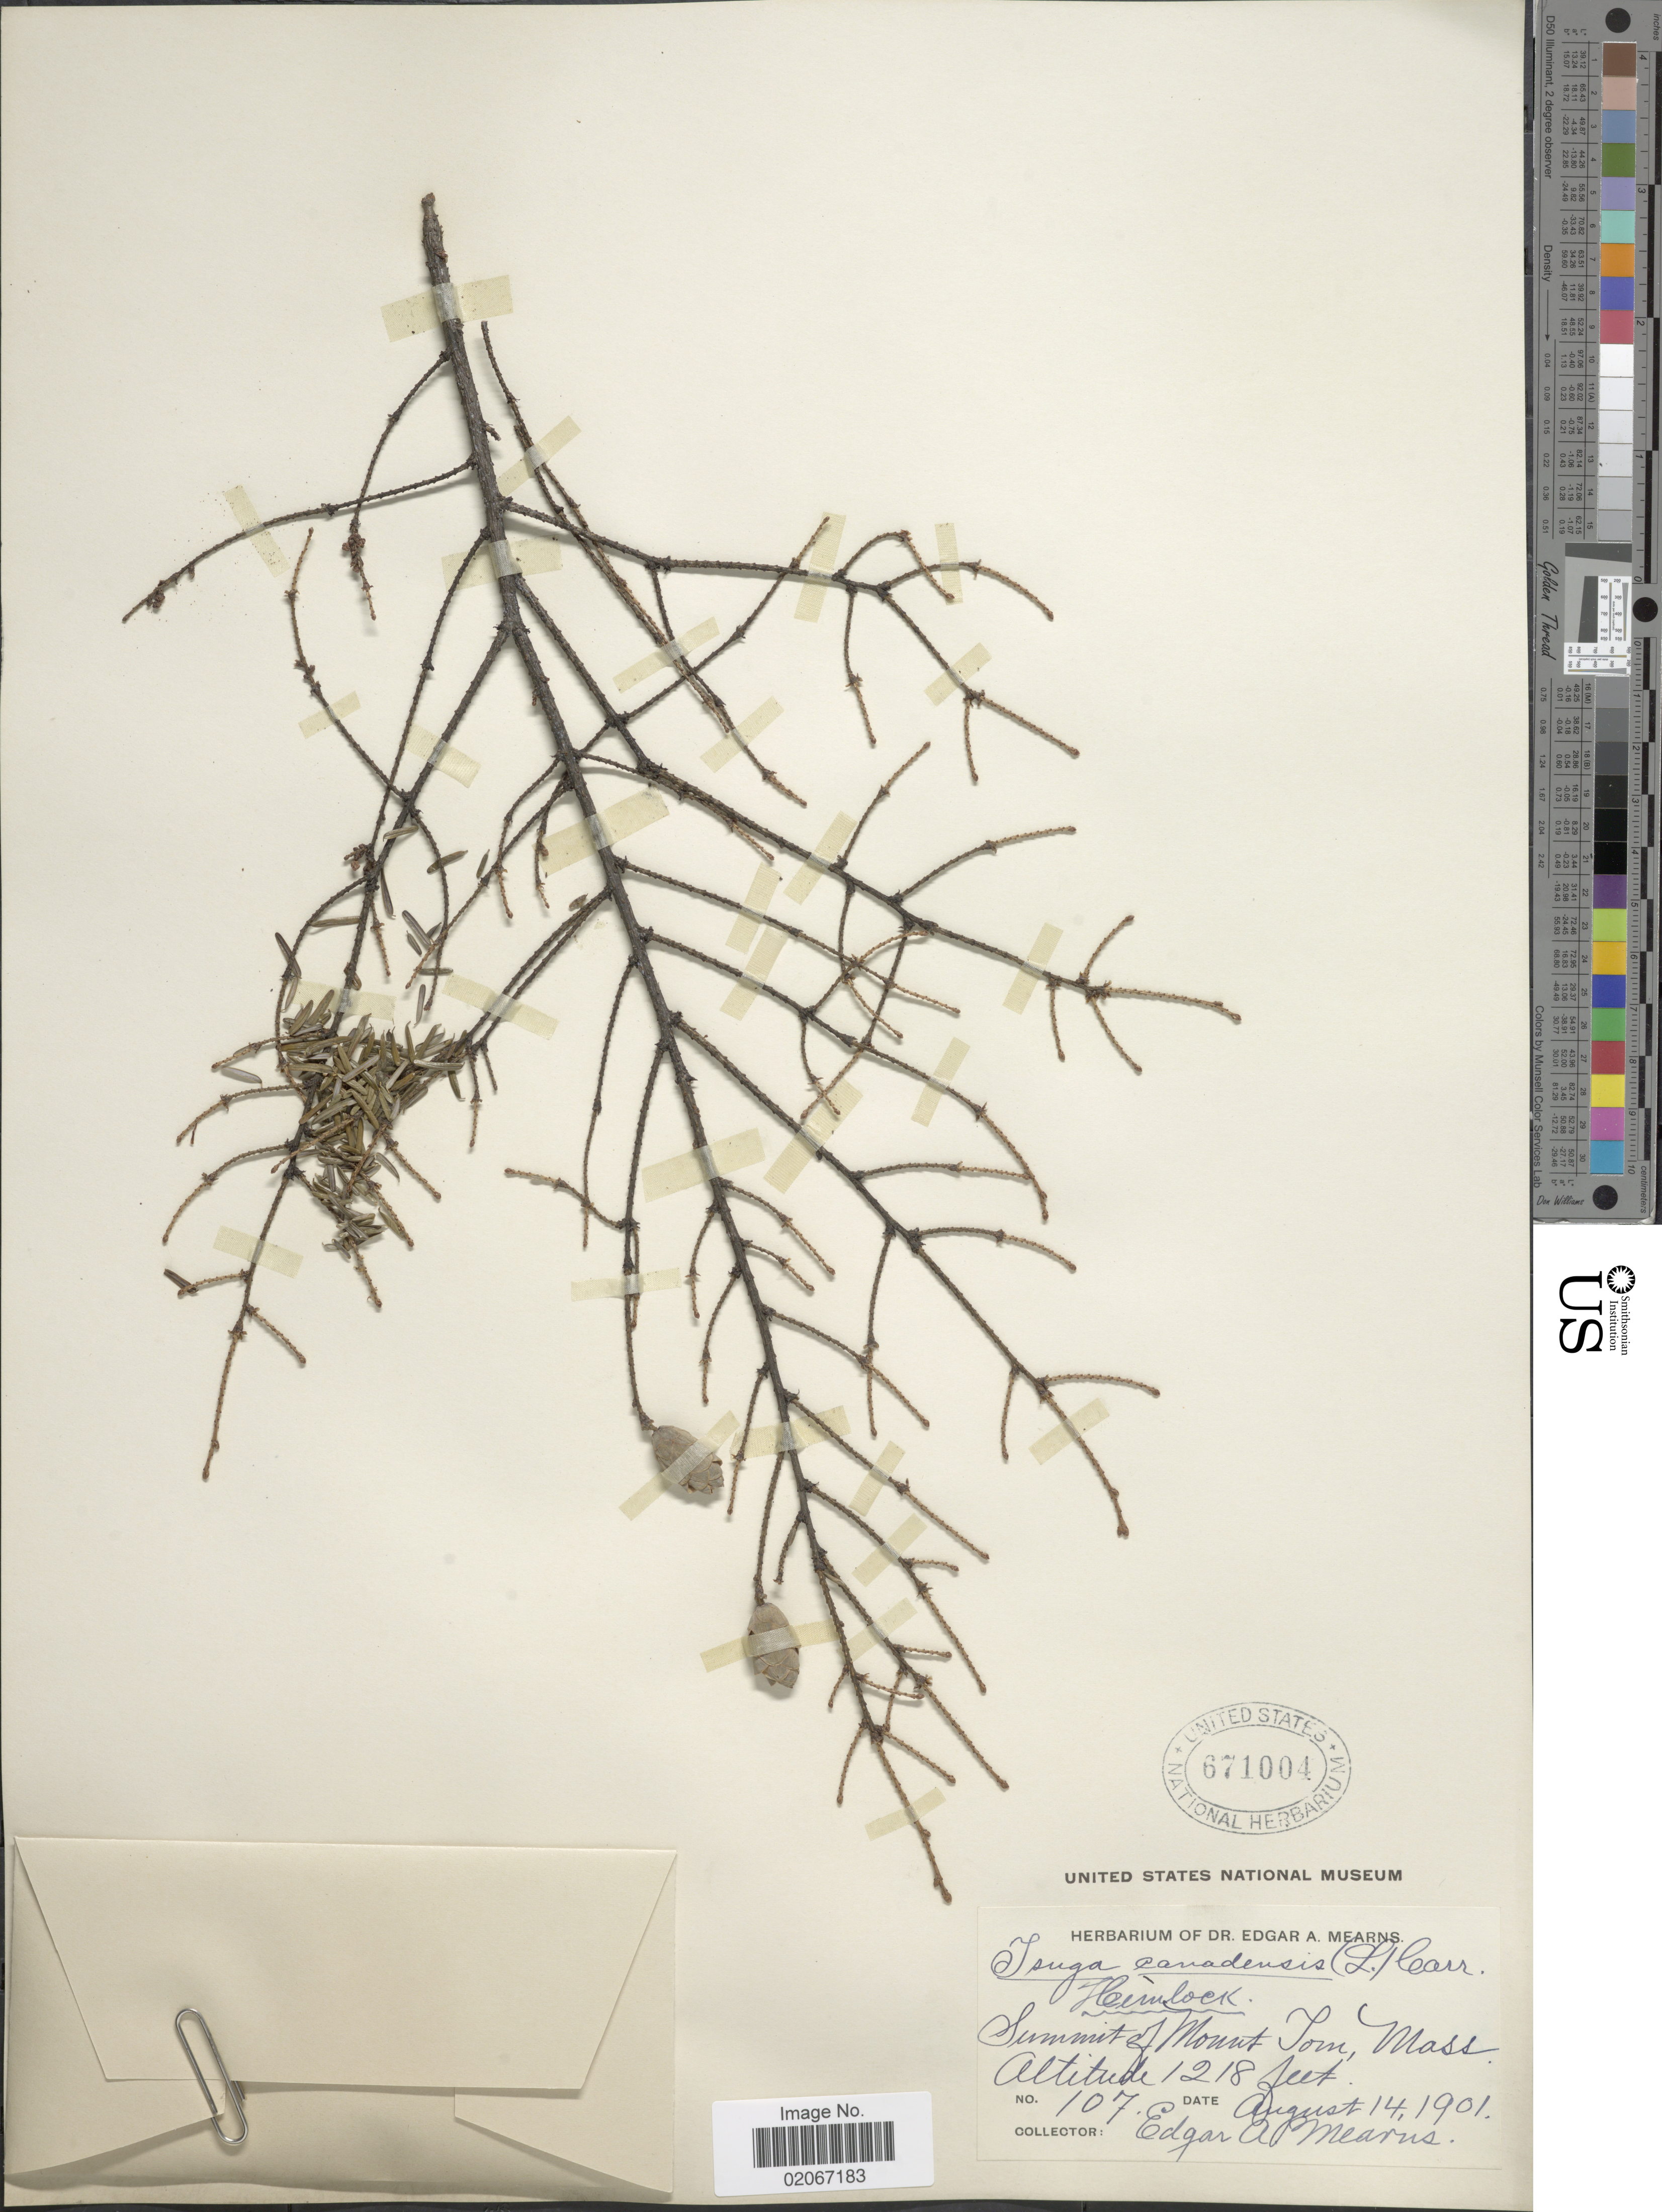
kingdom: Plantae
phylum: Tracheophyta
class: Pinopsida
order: Pinales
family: Pinaceae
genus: Tsuga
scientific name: Tsuga canadensis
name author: (L.) Carrière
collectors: E. A. Mearns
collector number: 107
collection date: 1901-08-14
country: United States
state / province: Massachusetts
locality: Summit of Mount Tom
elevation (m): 371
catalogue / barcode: US 671004